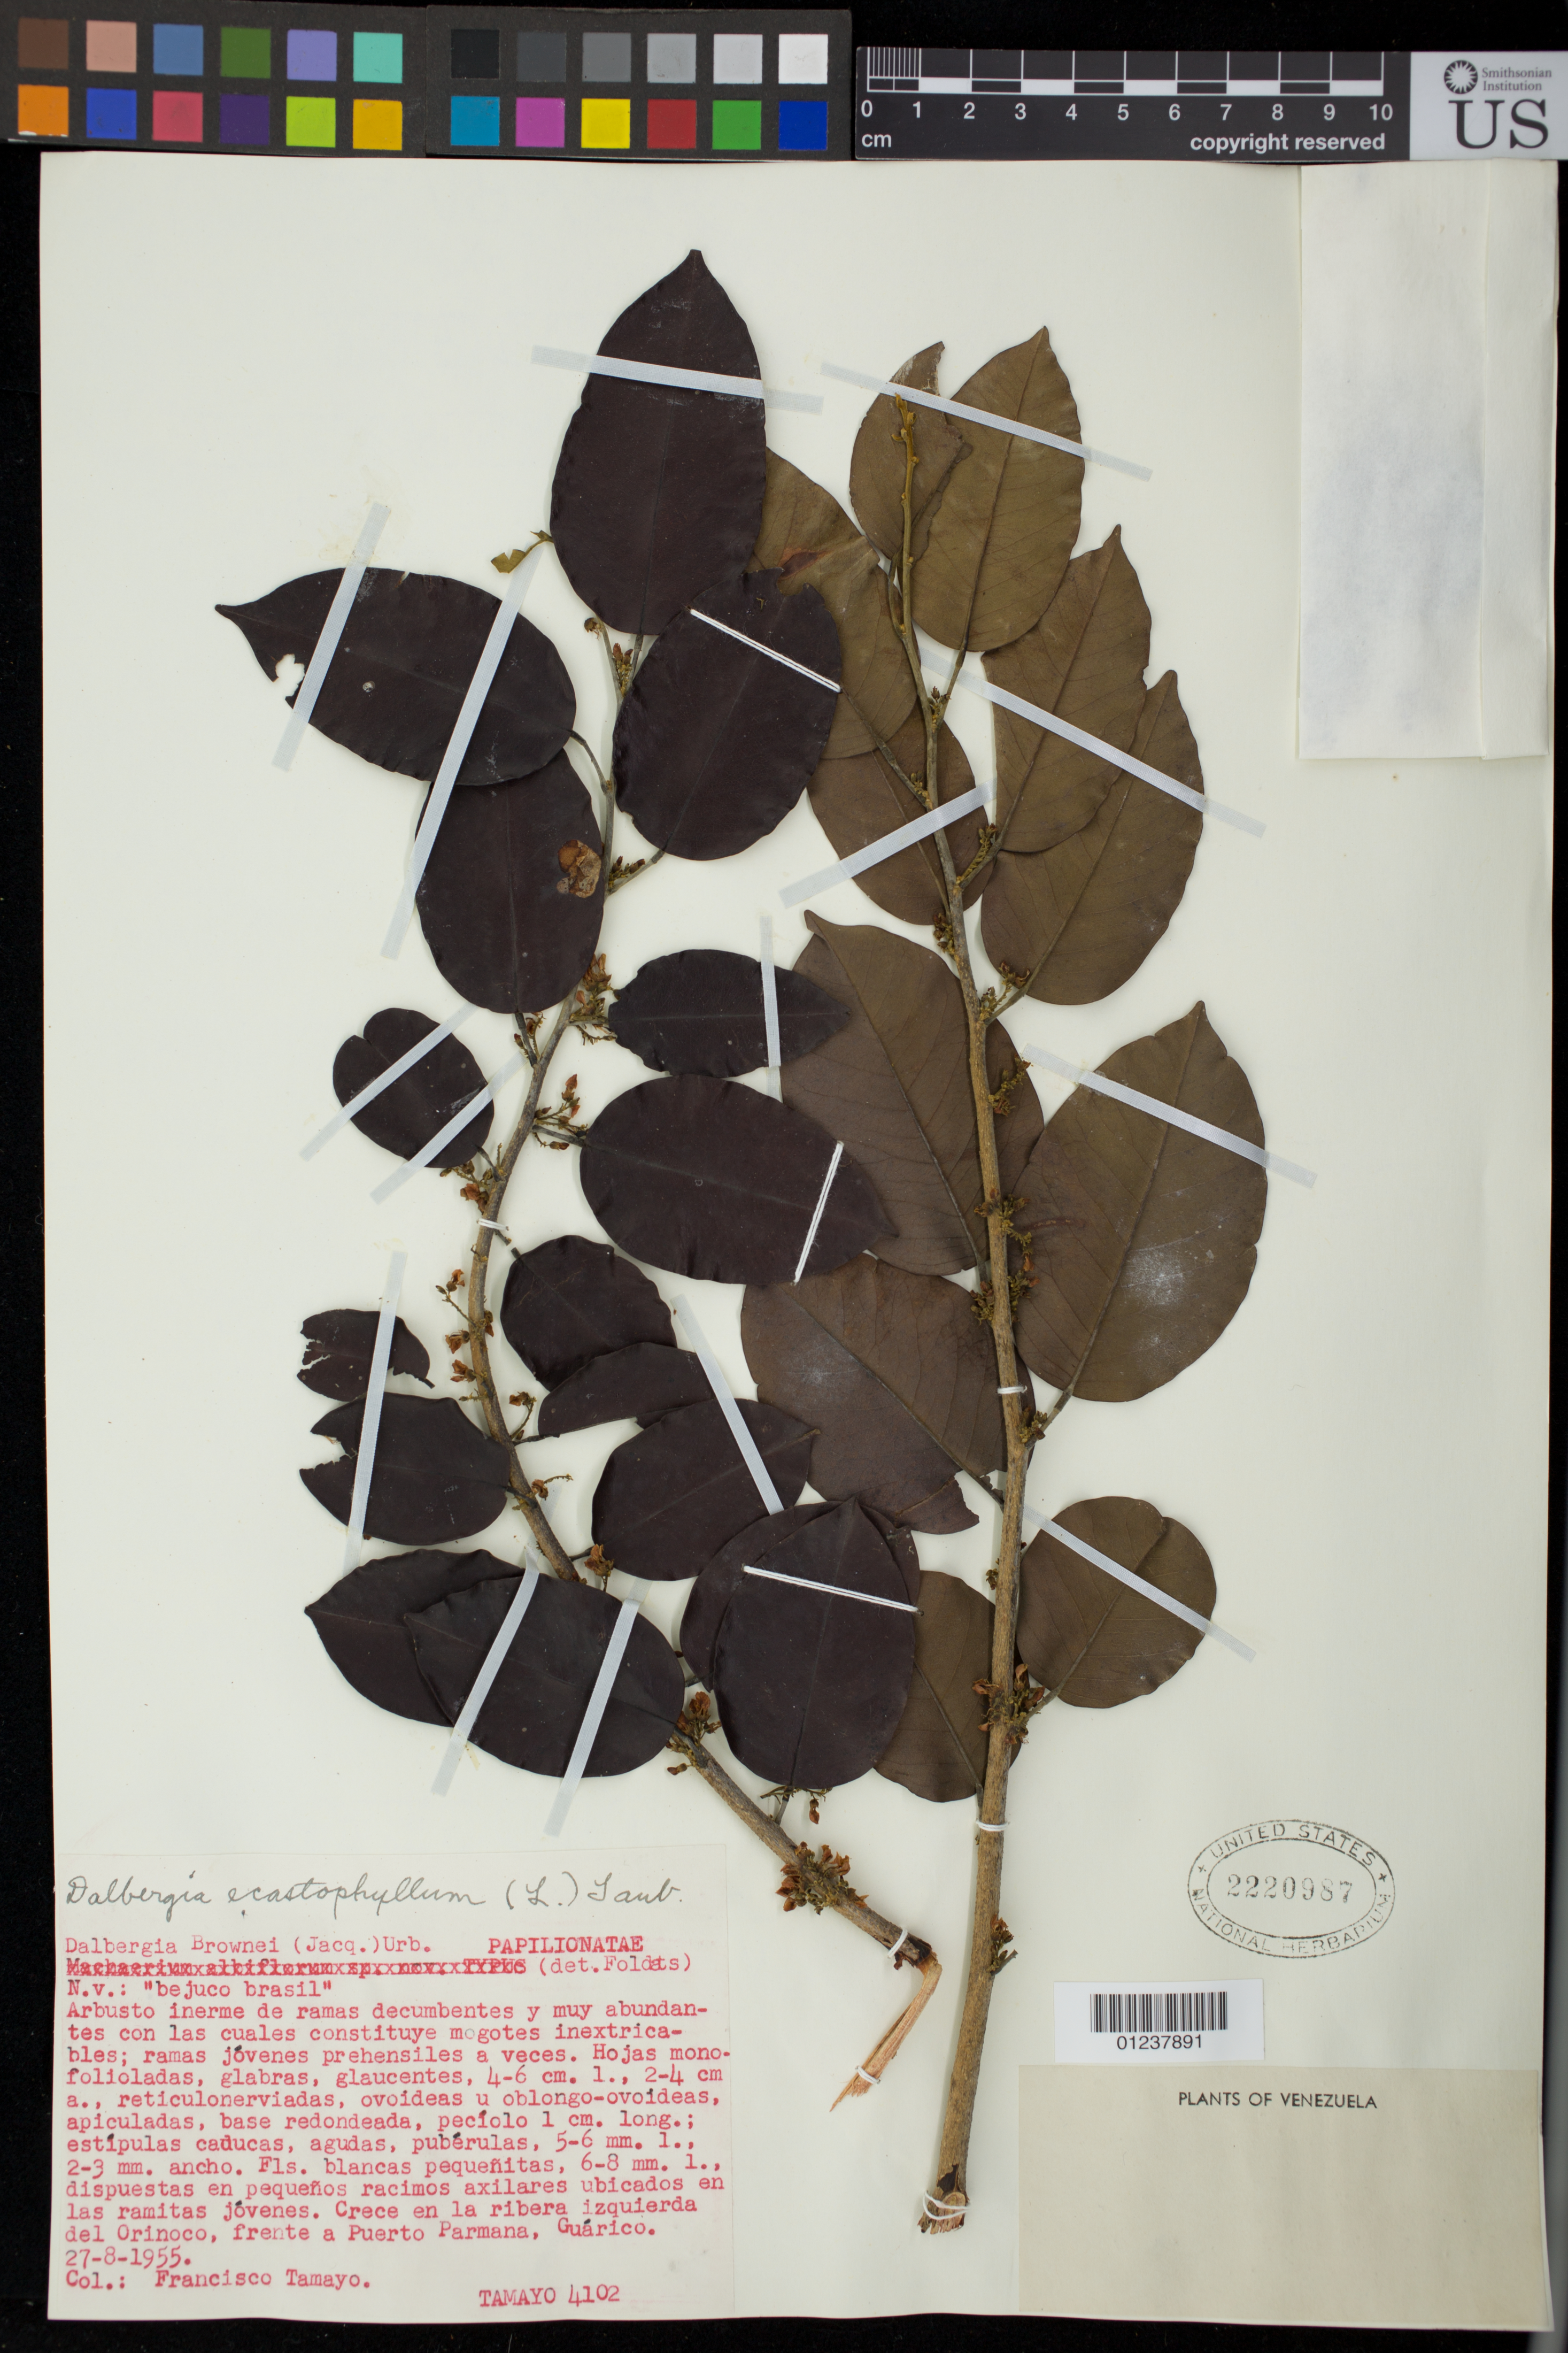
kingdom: Plantae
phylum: Tracheophyta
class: Magnoliopsida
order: Fabales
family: Fabaceae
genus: Dalbergia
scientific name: Dalbergia ecastaphyllum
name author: (L.) Taub.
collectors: F. Tamayo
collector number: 4102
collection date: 1955-08-27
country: Venezuela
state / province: Guárico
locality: La ribera izquierda del Orinoco, frente a Puerto Parmana.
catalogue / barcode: US 2220987